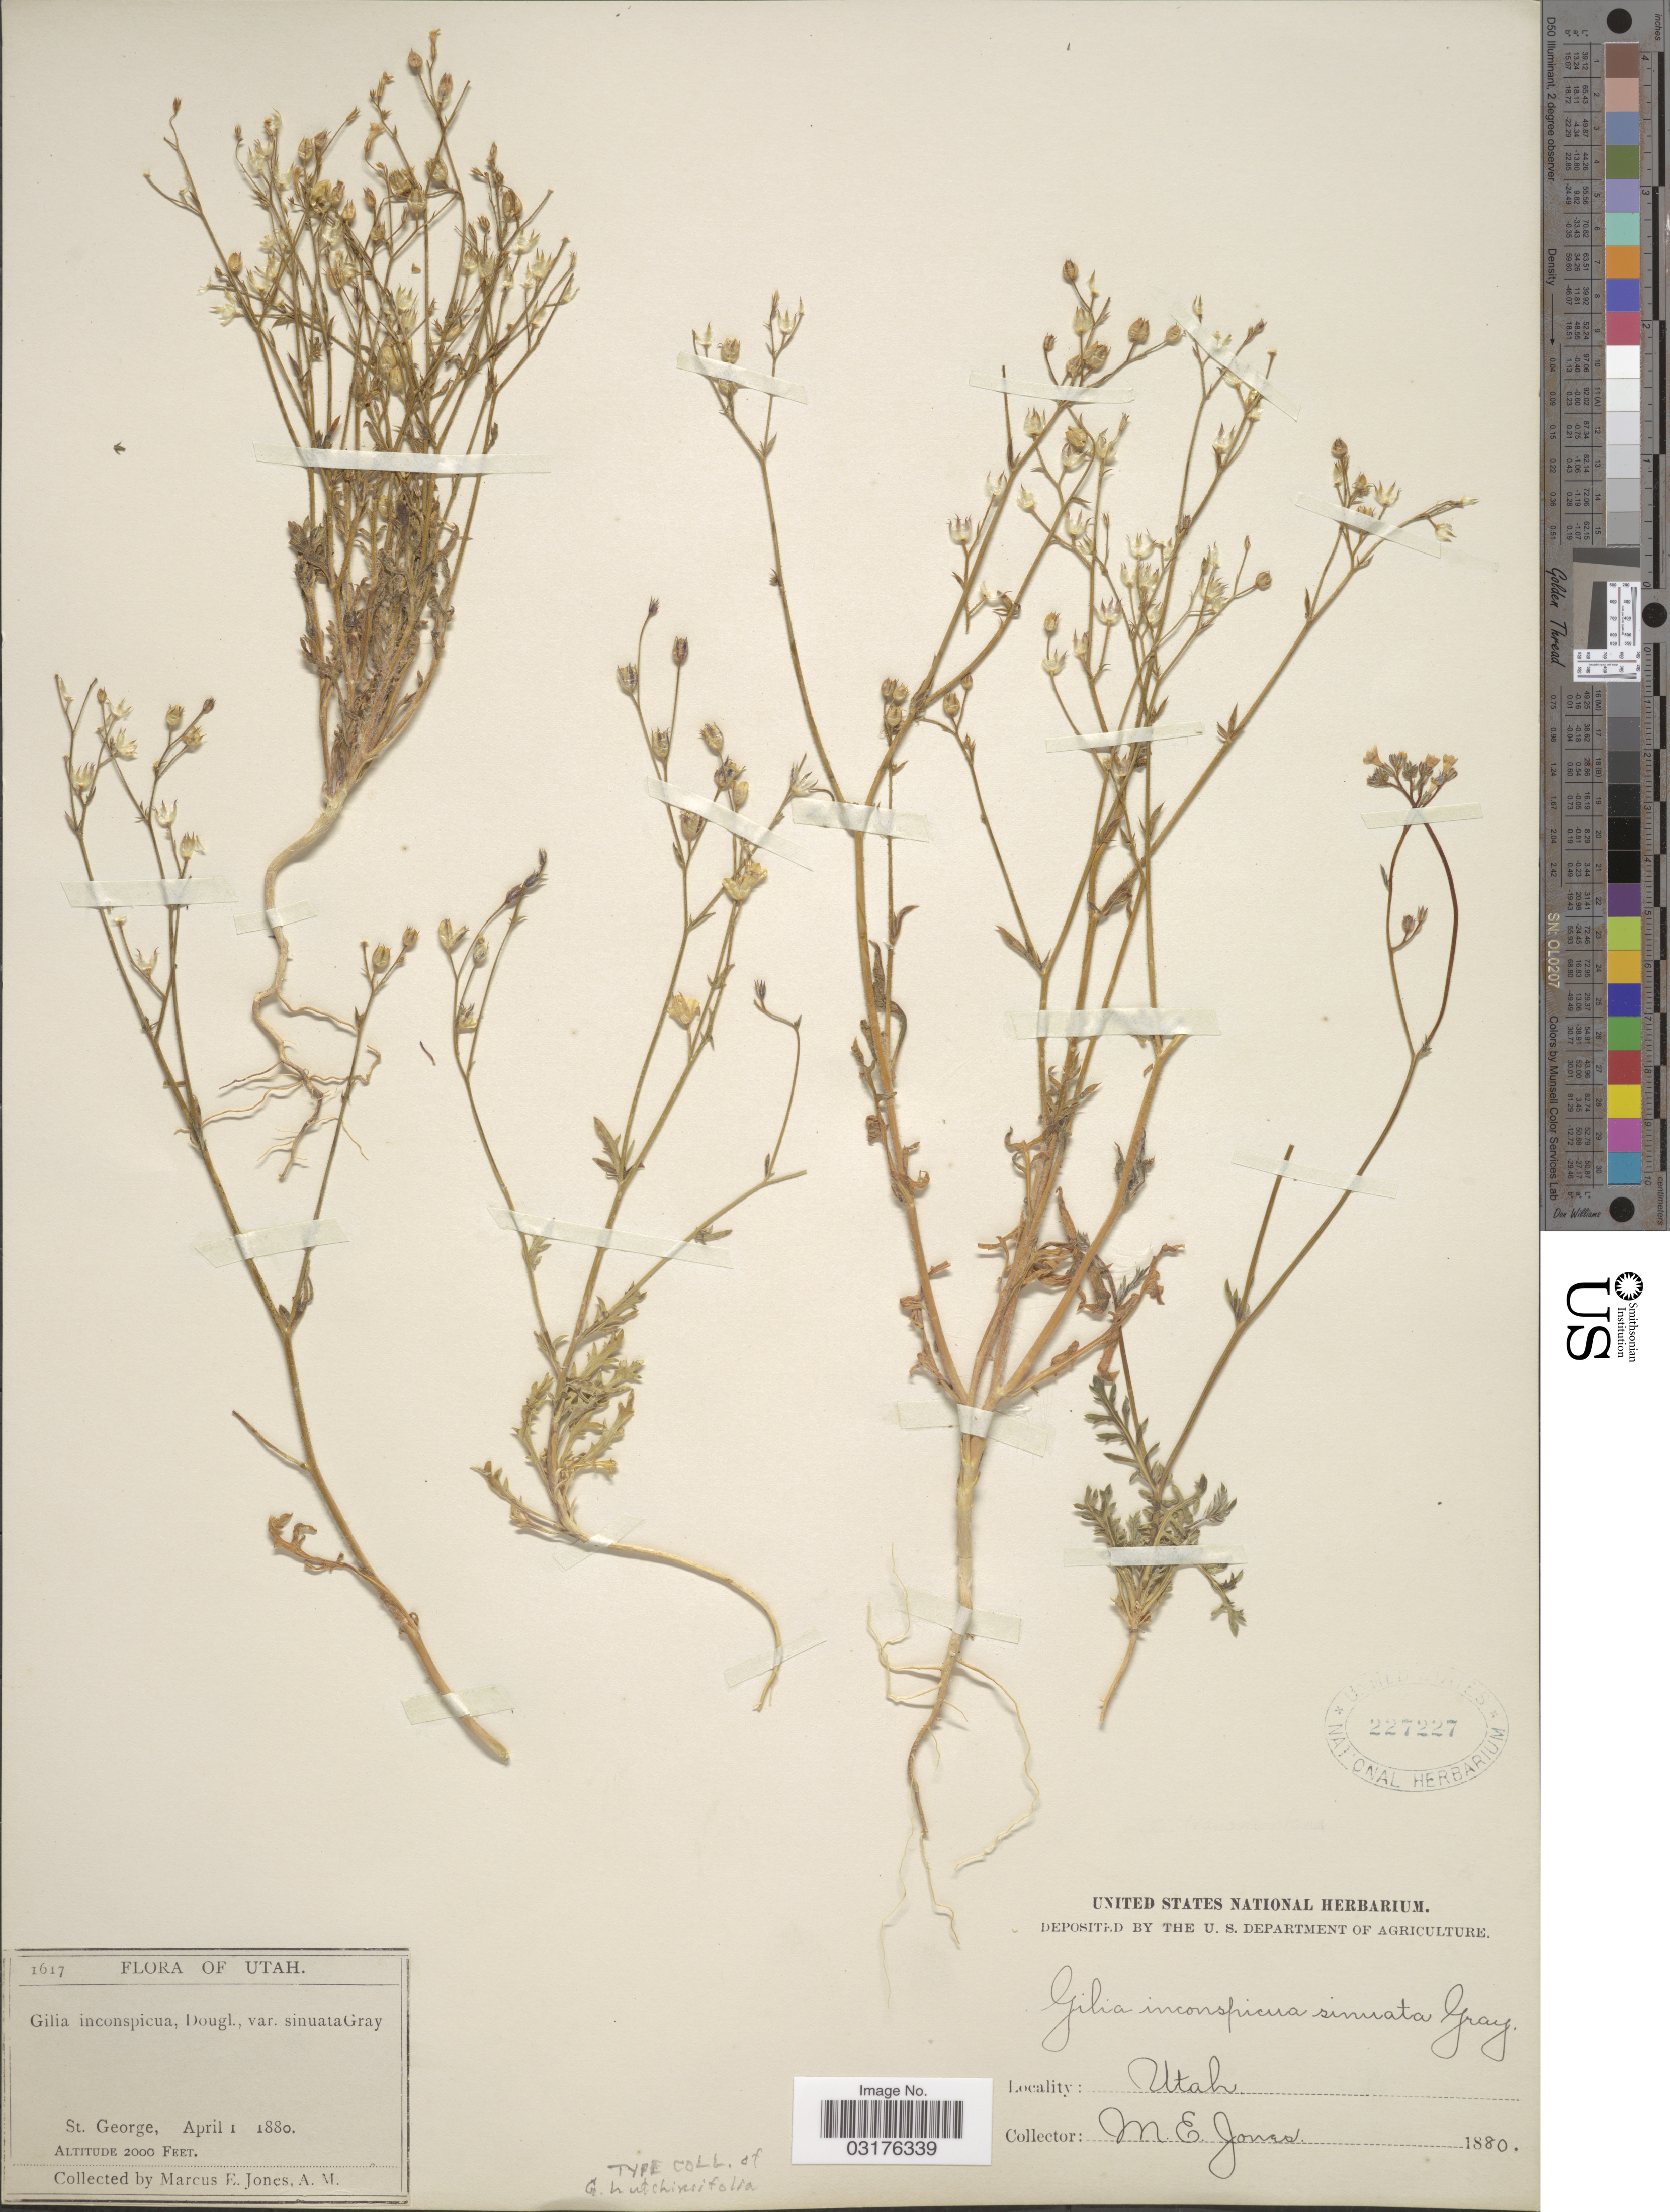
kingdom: Plantae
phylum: Tracheophyta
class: Magnoliopsida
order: Ericales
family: Polemoniaceae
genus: Gilia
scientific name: Gilia transmontana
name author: (H. Mason & A.D. Grant) A.D. Grant & V.E. Grant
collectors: M. E. Jones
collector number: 1617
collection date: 1880-04-01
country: United States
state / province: Utah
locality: St. George.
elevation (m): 610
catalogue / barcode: US 227227